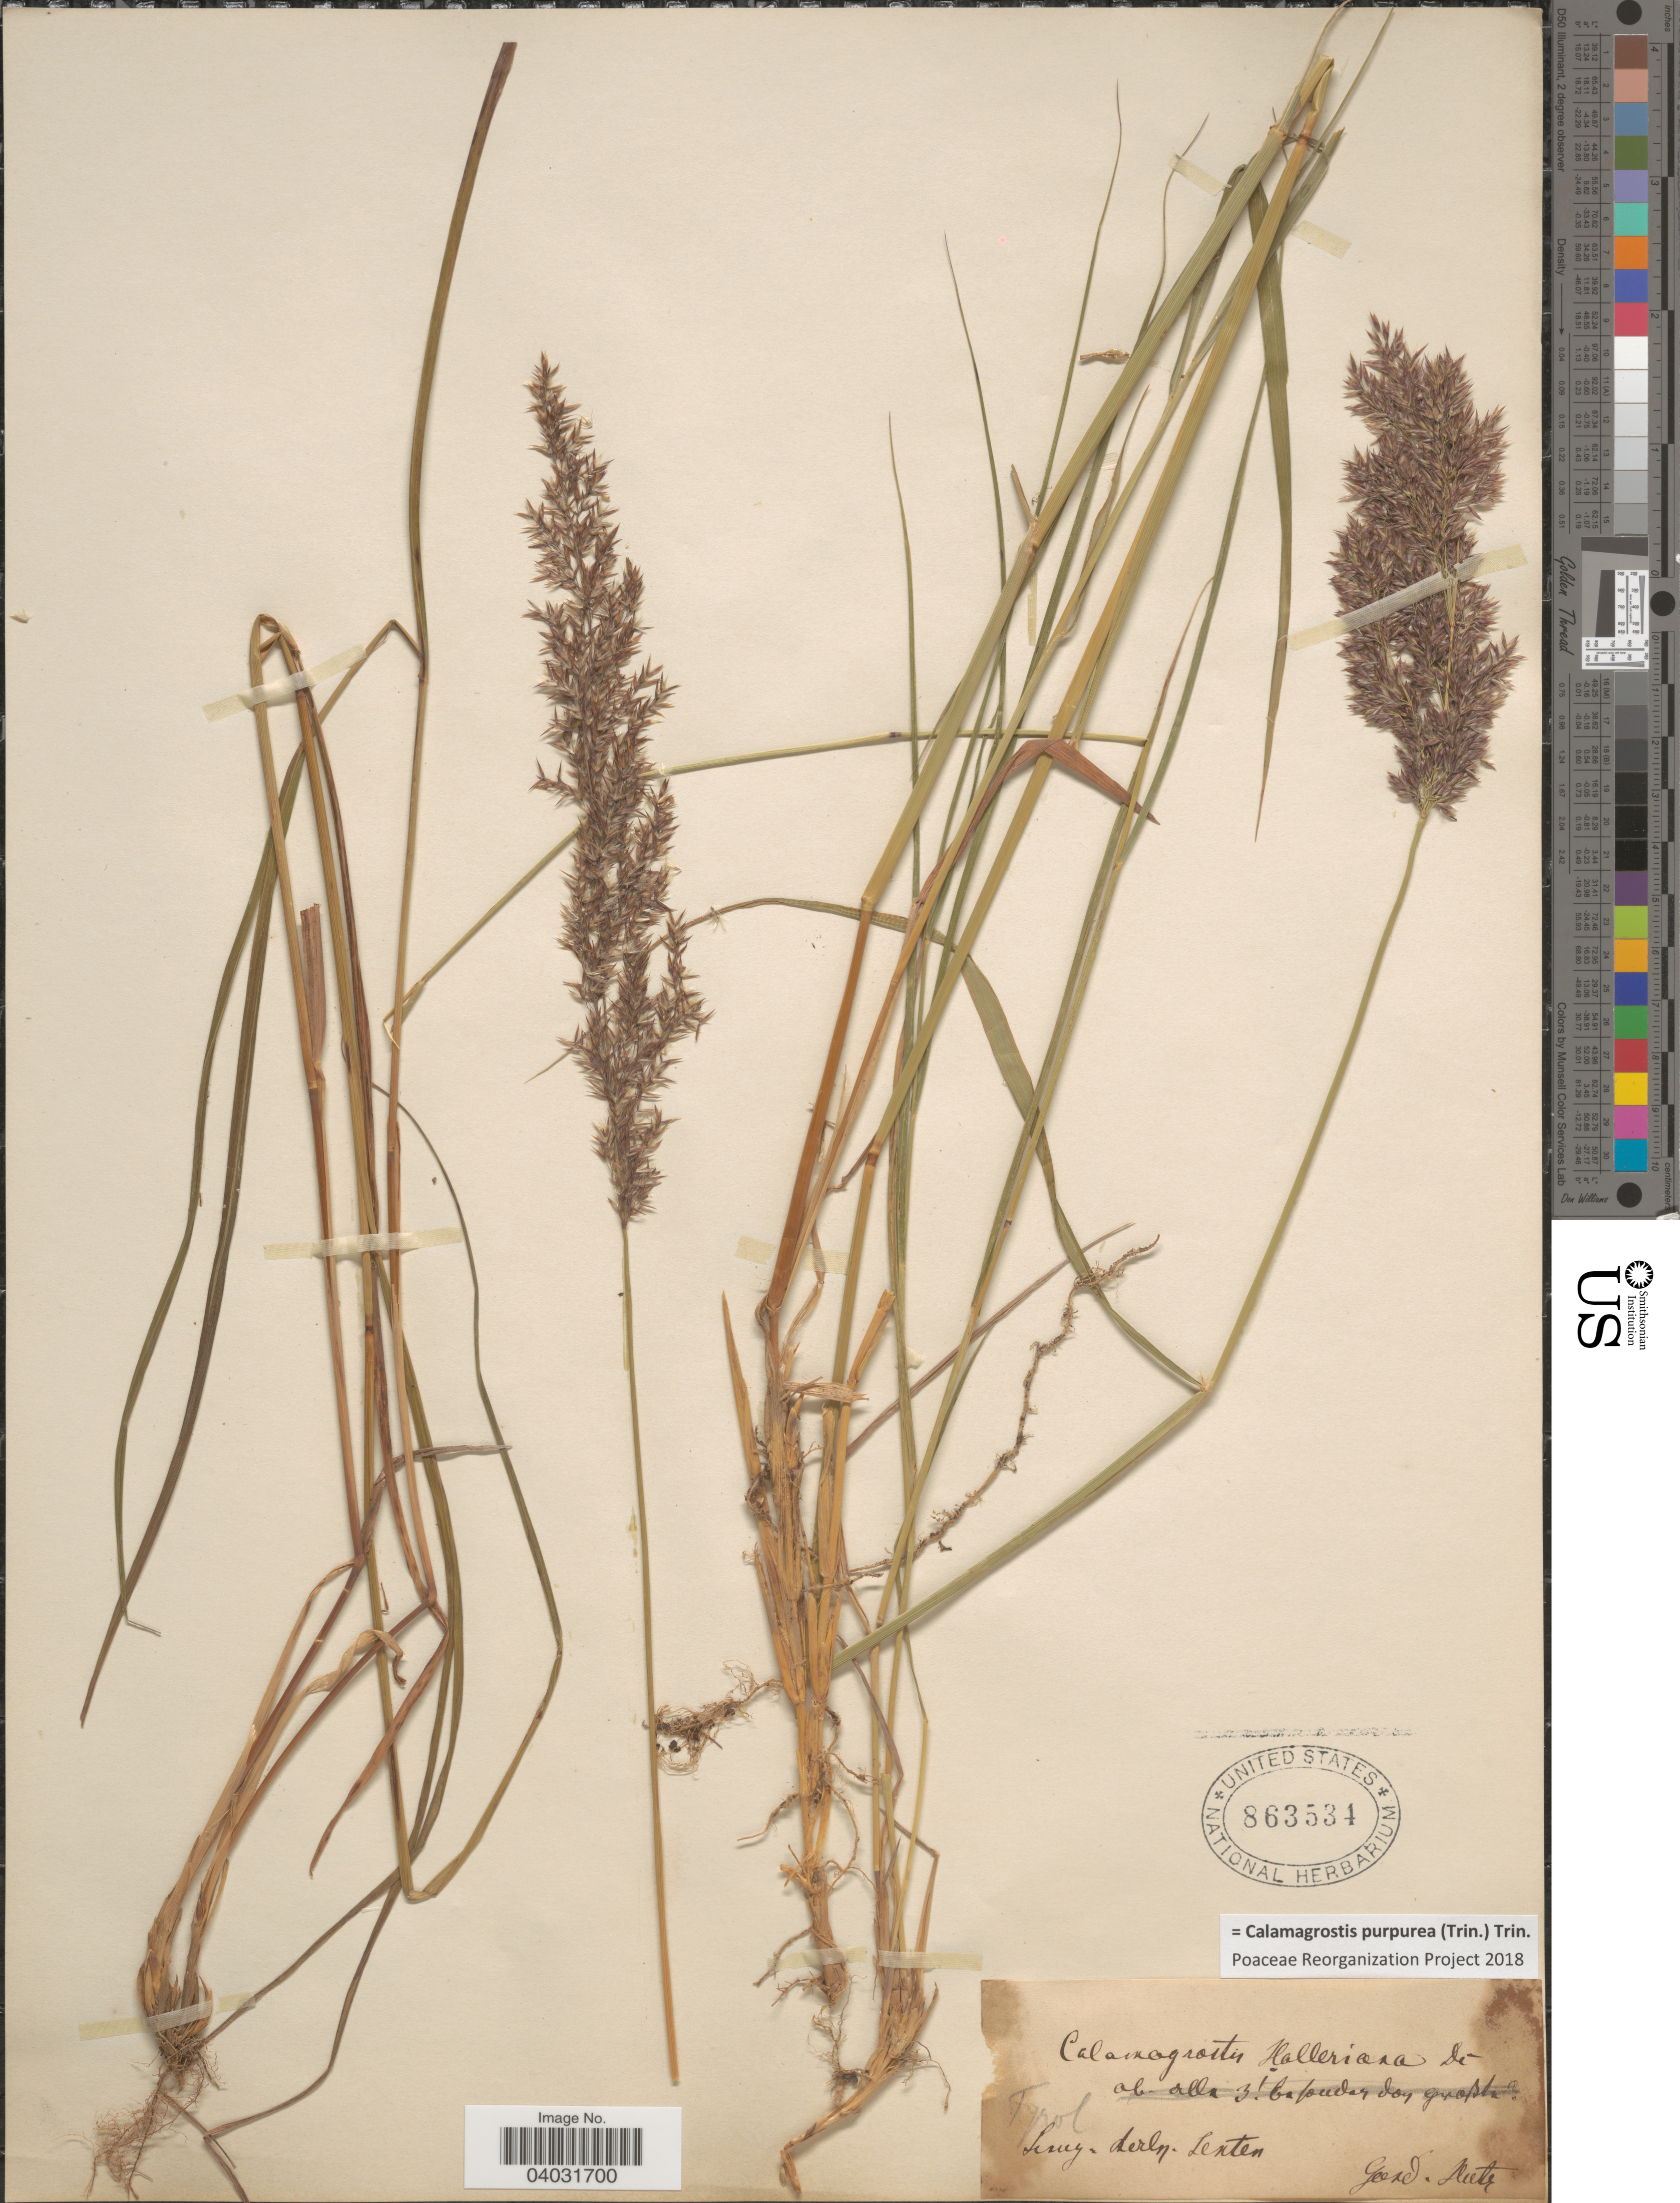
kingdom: Plantae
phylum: Tracheophyta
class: Liliopsida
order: Poales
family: Poaceae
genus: Calamagrostis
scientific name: Calamagrostis villosa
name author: J.F. Gmel.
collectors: G. Hutz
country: Italy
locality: Tyrol. Sicuy [interpreted]. Lerln [interpreted]. Sexten.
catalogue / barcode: US 863534